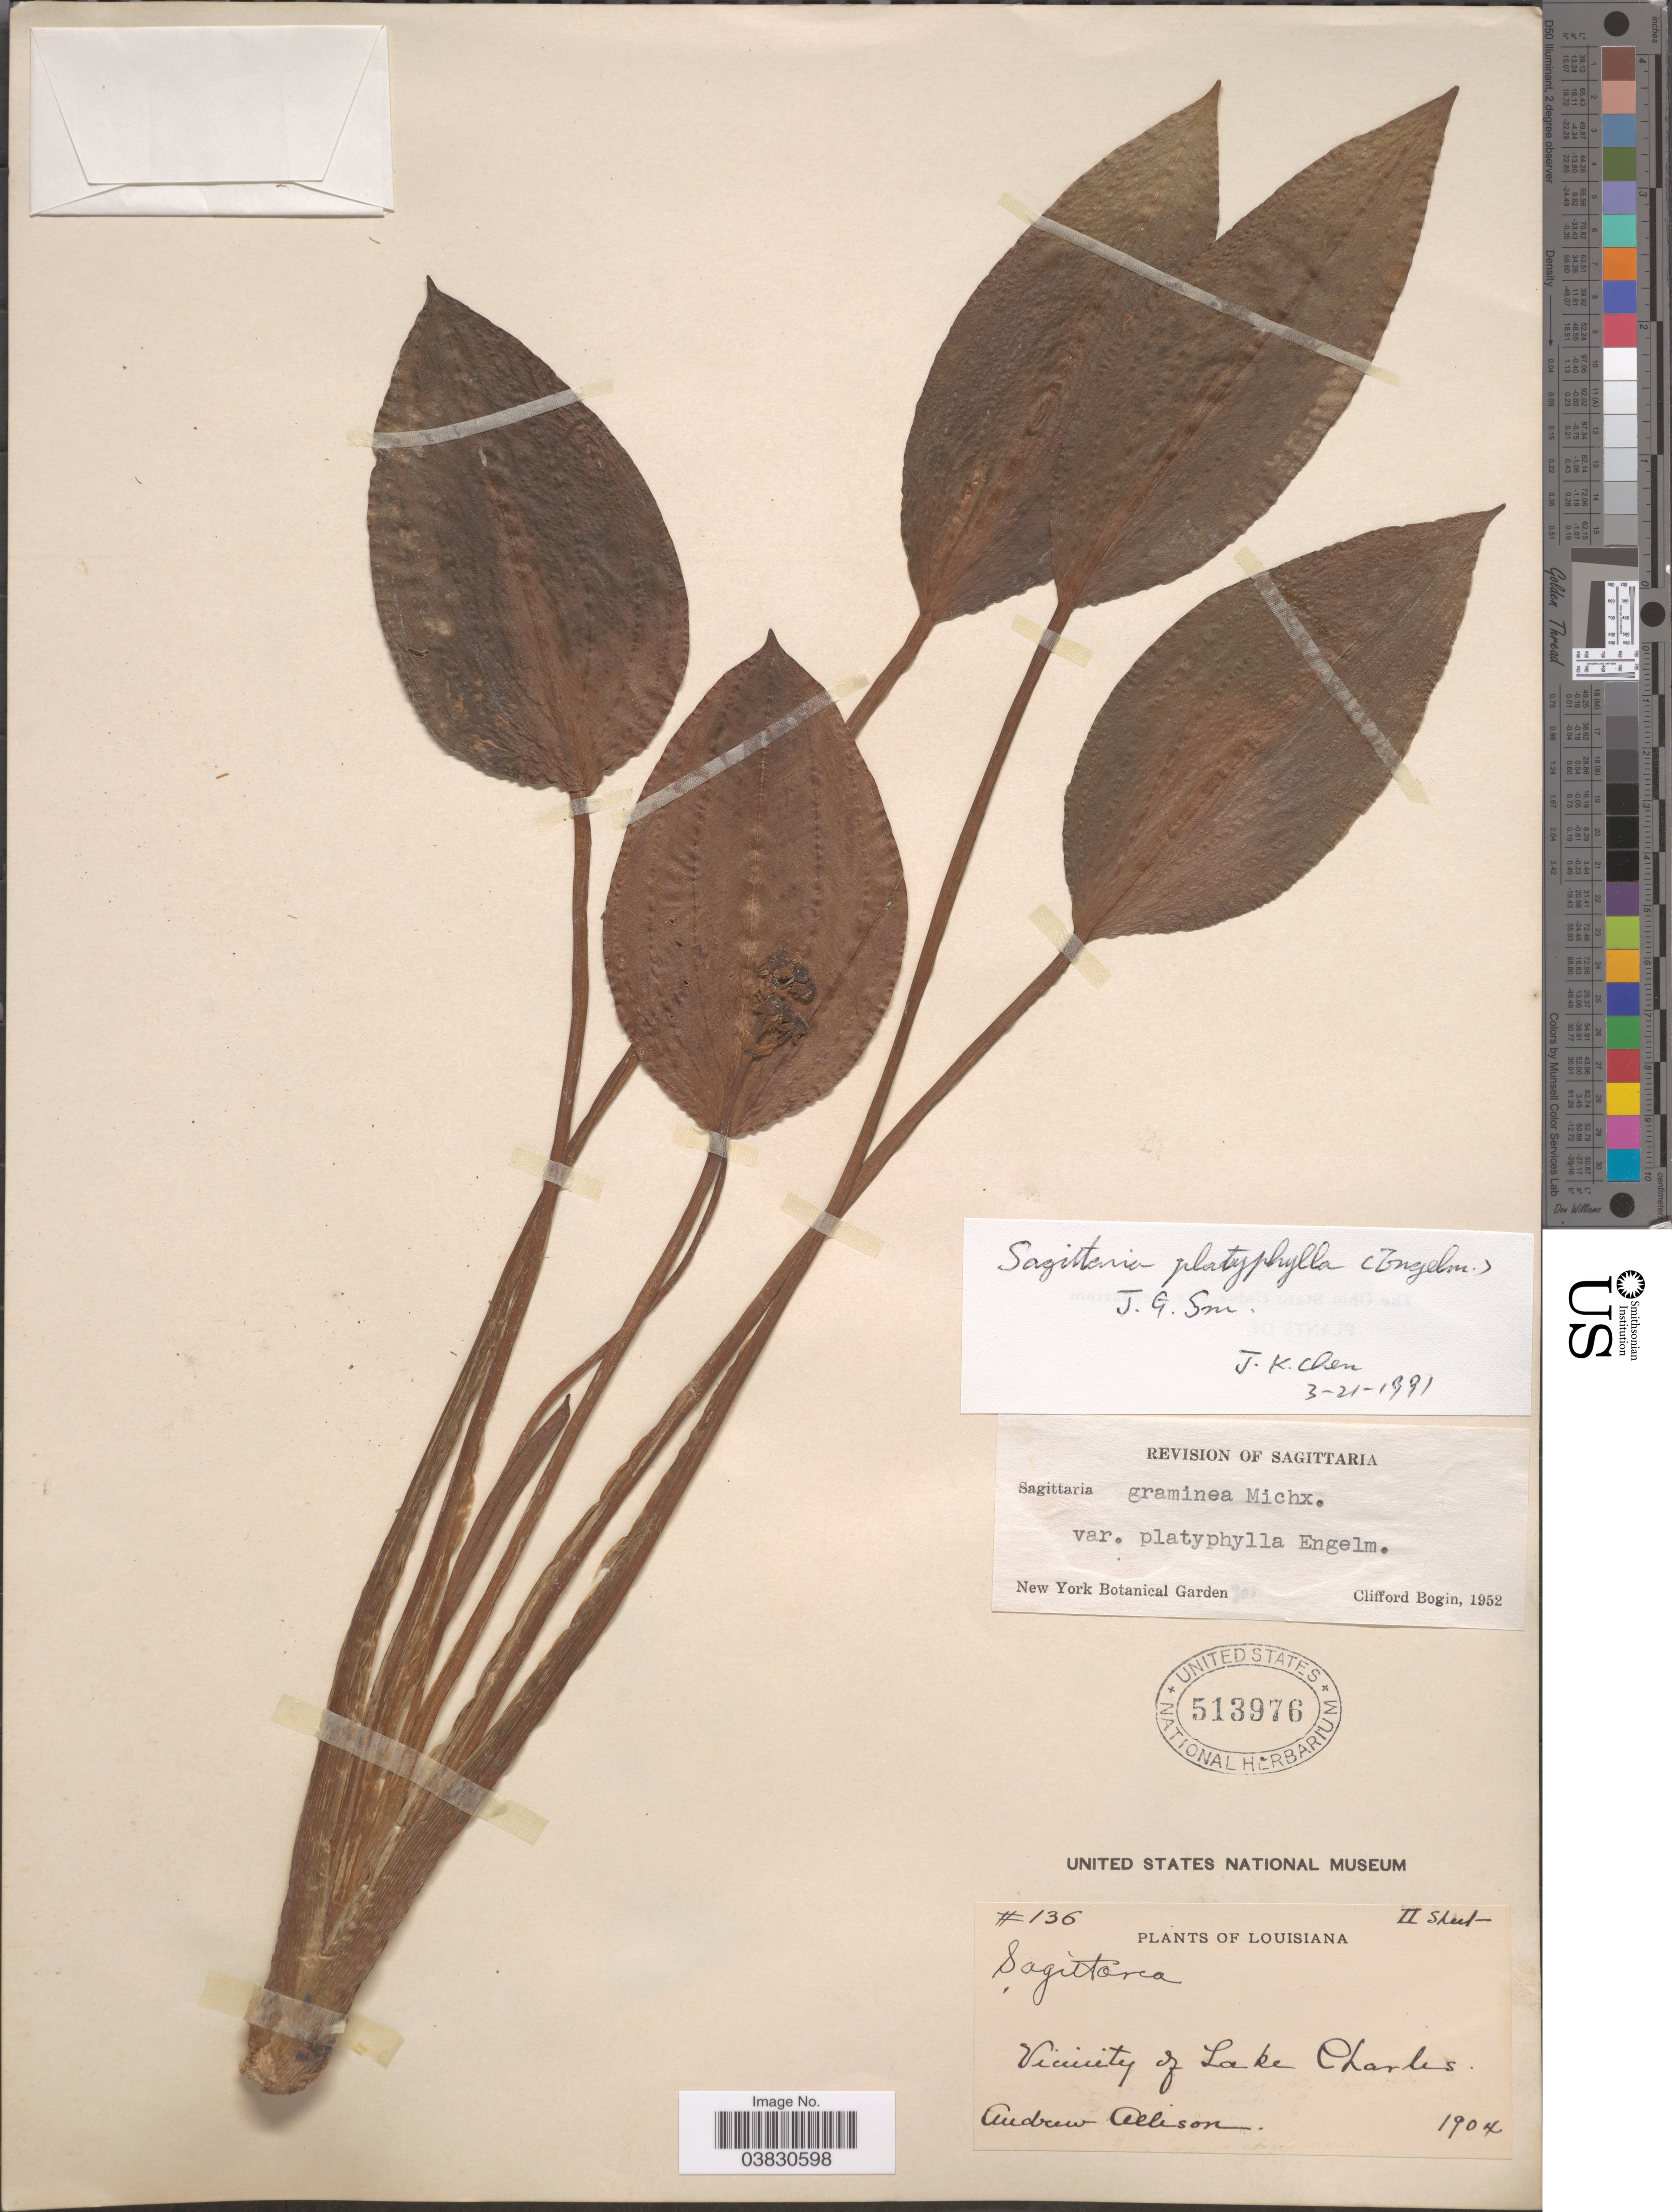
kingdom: Plantae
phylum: Tracheophyta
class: Liliopsida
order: Alismatales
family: Alismataceae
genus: Sagittaria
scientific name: Sagittaria platyphylla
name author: (Englem.) J.G. Sm.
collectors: A. Allison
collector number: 136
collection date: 1904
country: United States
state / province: Louisiana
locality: Vicinity of Lake Charles.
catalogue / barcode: US 513976